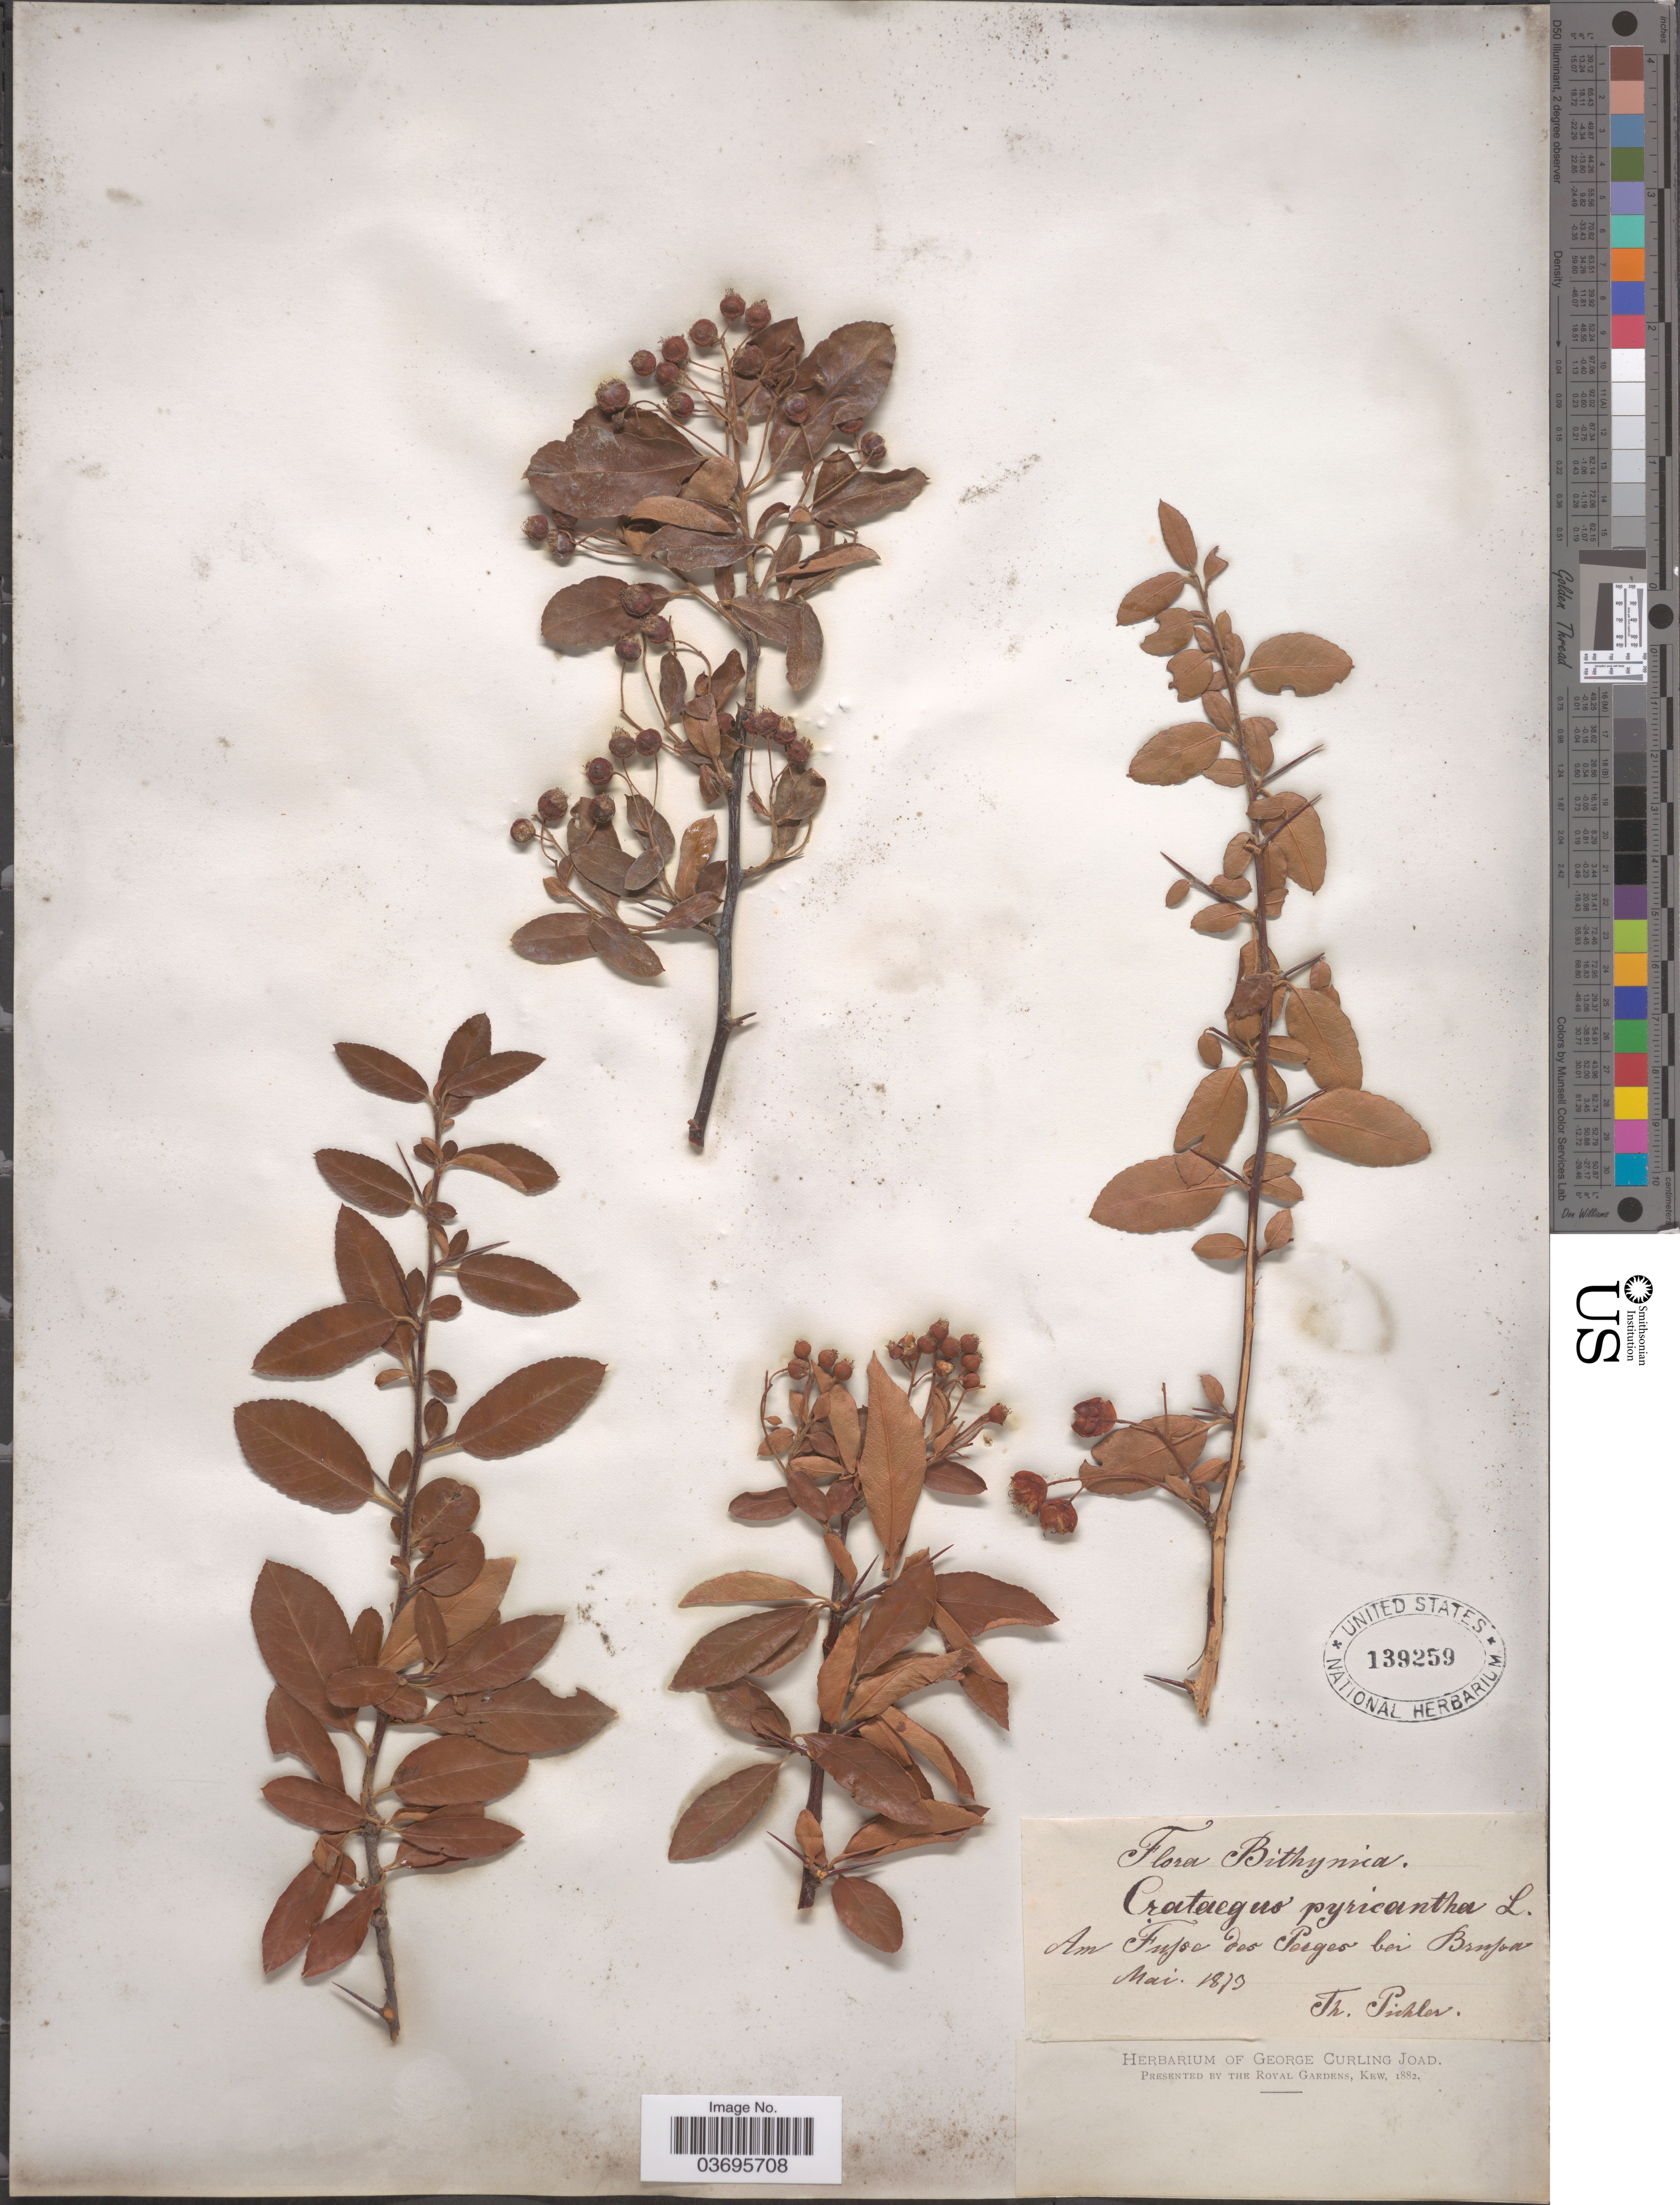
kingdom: Plantae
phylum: Tracheophyta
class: Magnoliopsida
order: Rosales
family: Rosaceae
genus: Pyracantha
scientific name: Pyracantha sp.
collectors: T. Pichler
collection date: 1873-05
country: Turkey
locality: Bithynica. Am Fujse des Perges bei Brupa. [interpreted]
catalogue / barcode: US 139259